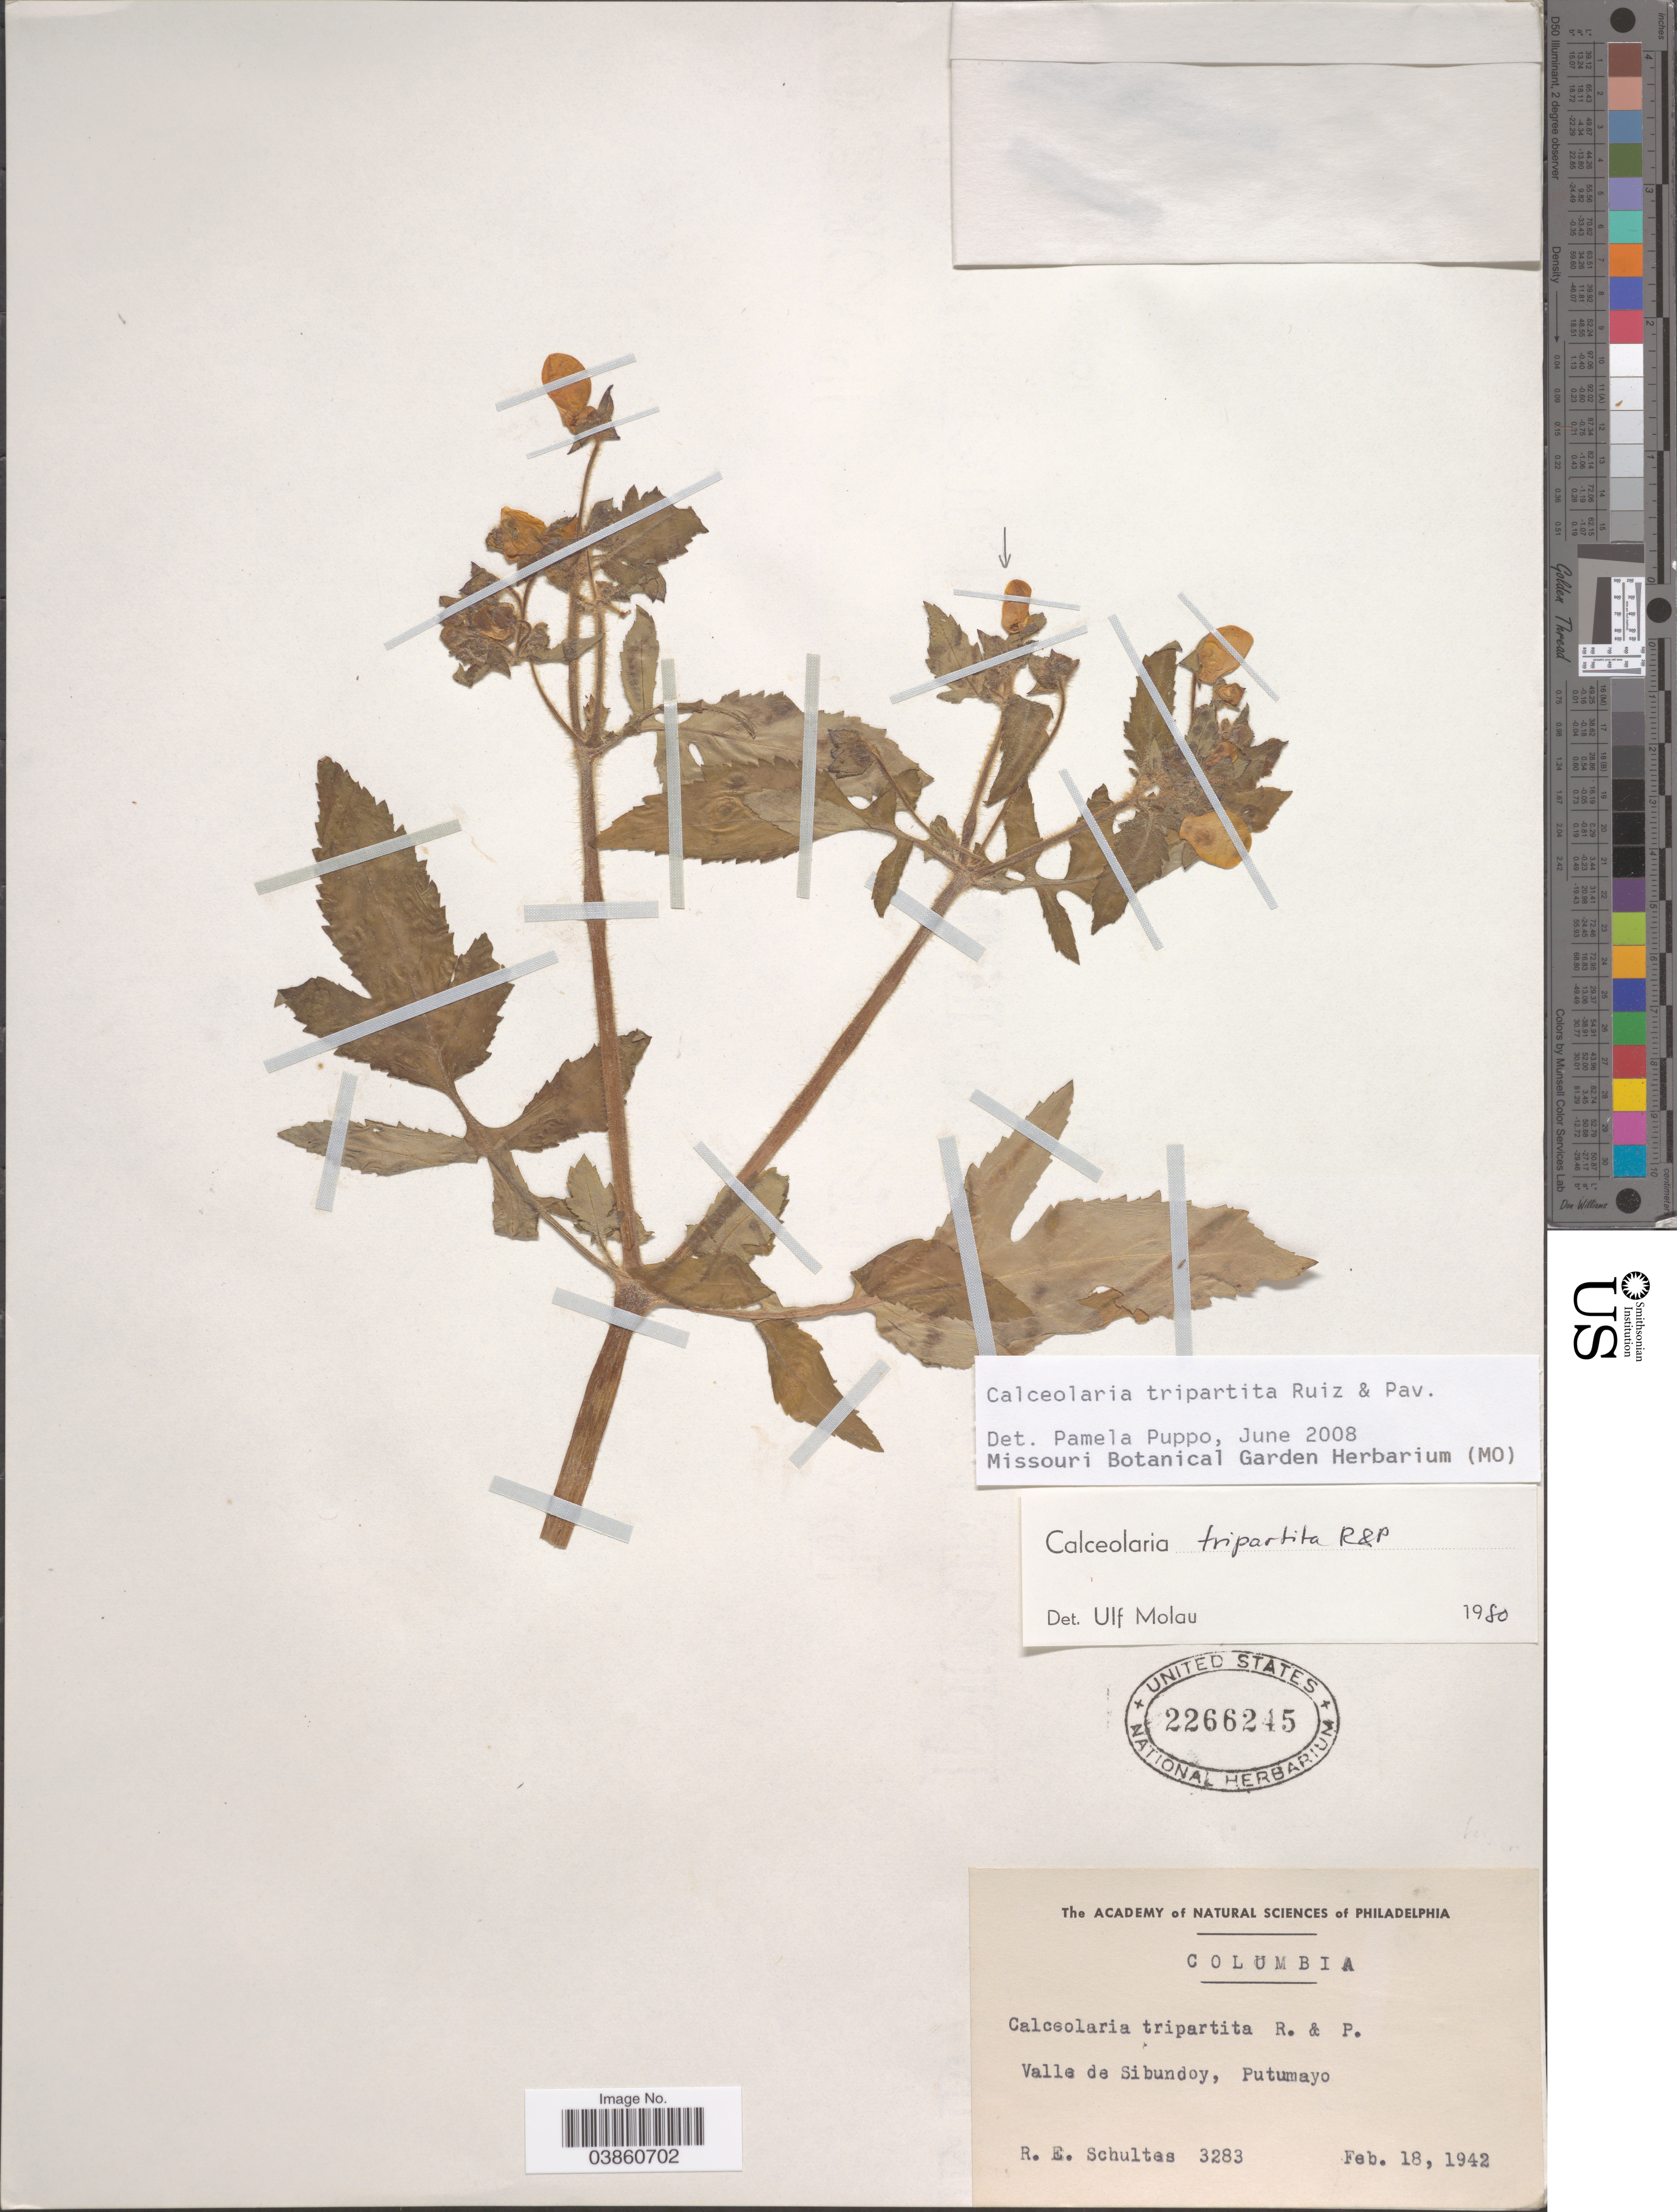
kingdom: Plantae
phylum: Tracheophyta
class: Magnoliopsida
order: Lamiales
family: Calceolariaceae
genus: Calceolaria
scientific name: Calceolaria tripartita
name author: Ruiz & Pav.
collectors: R. E. Schultes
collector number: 3283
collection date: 1942-02-18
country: Colombia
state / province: Putumayo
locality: Valle de Sibundoy.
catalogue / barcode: US 2266245